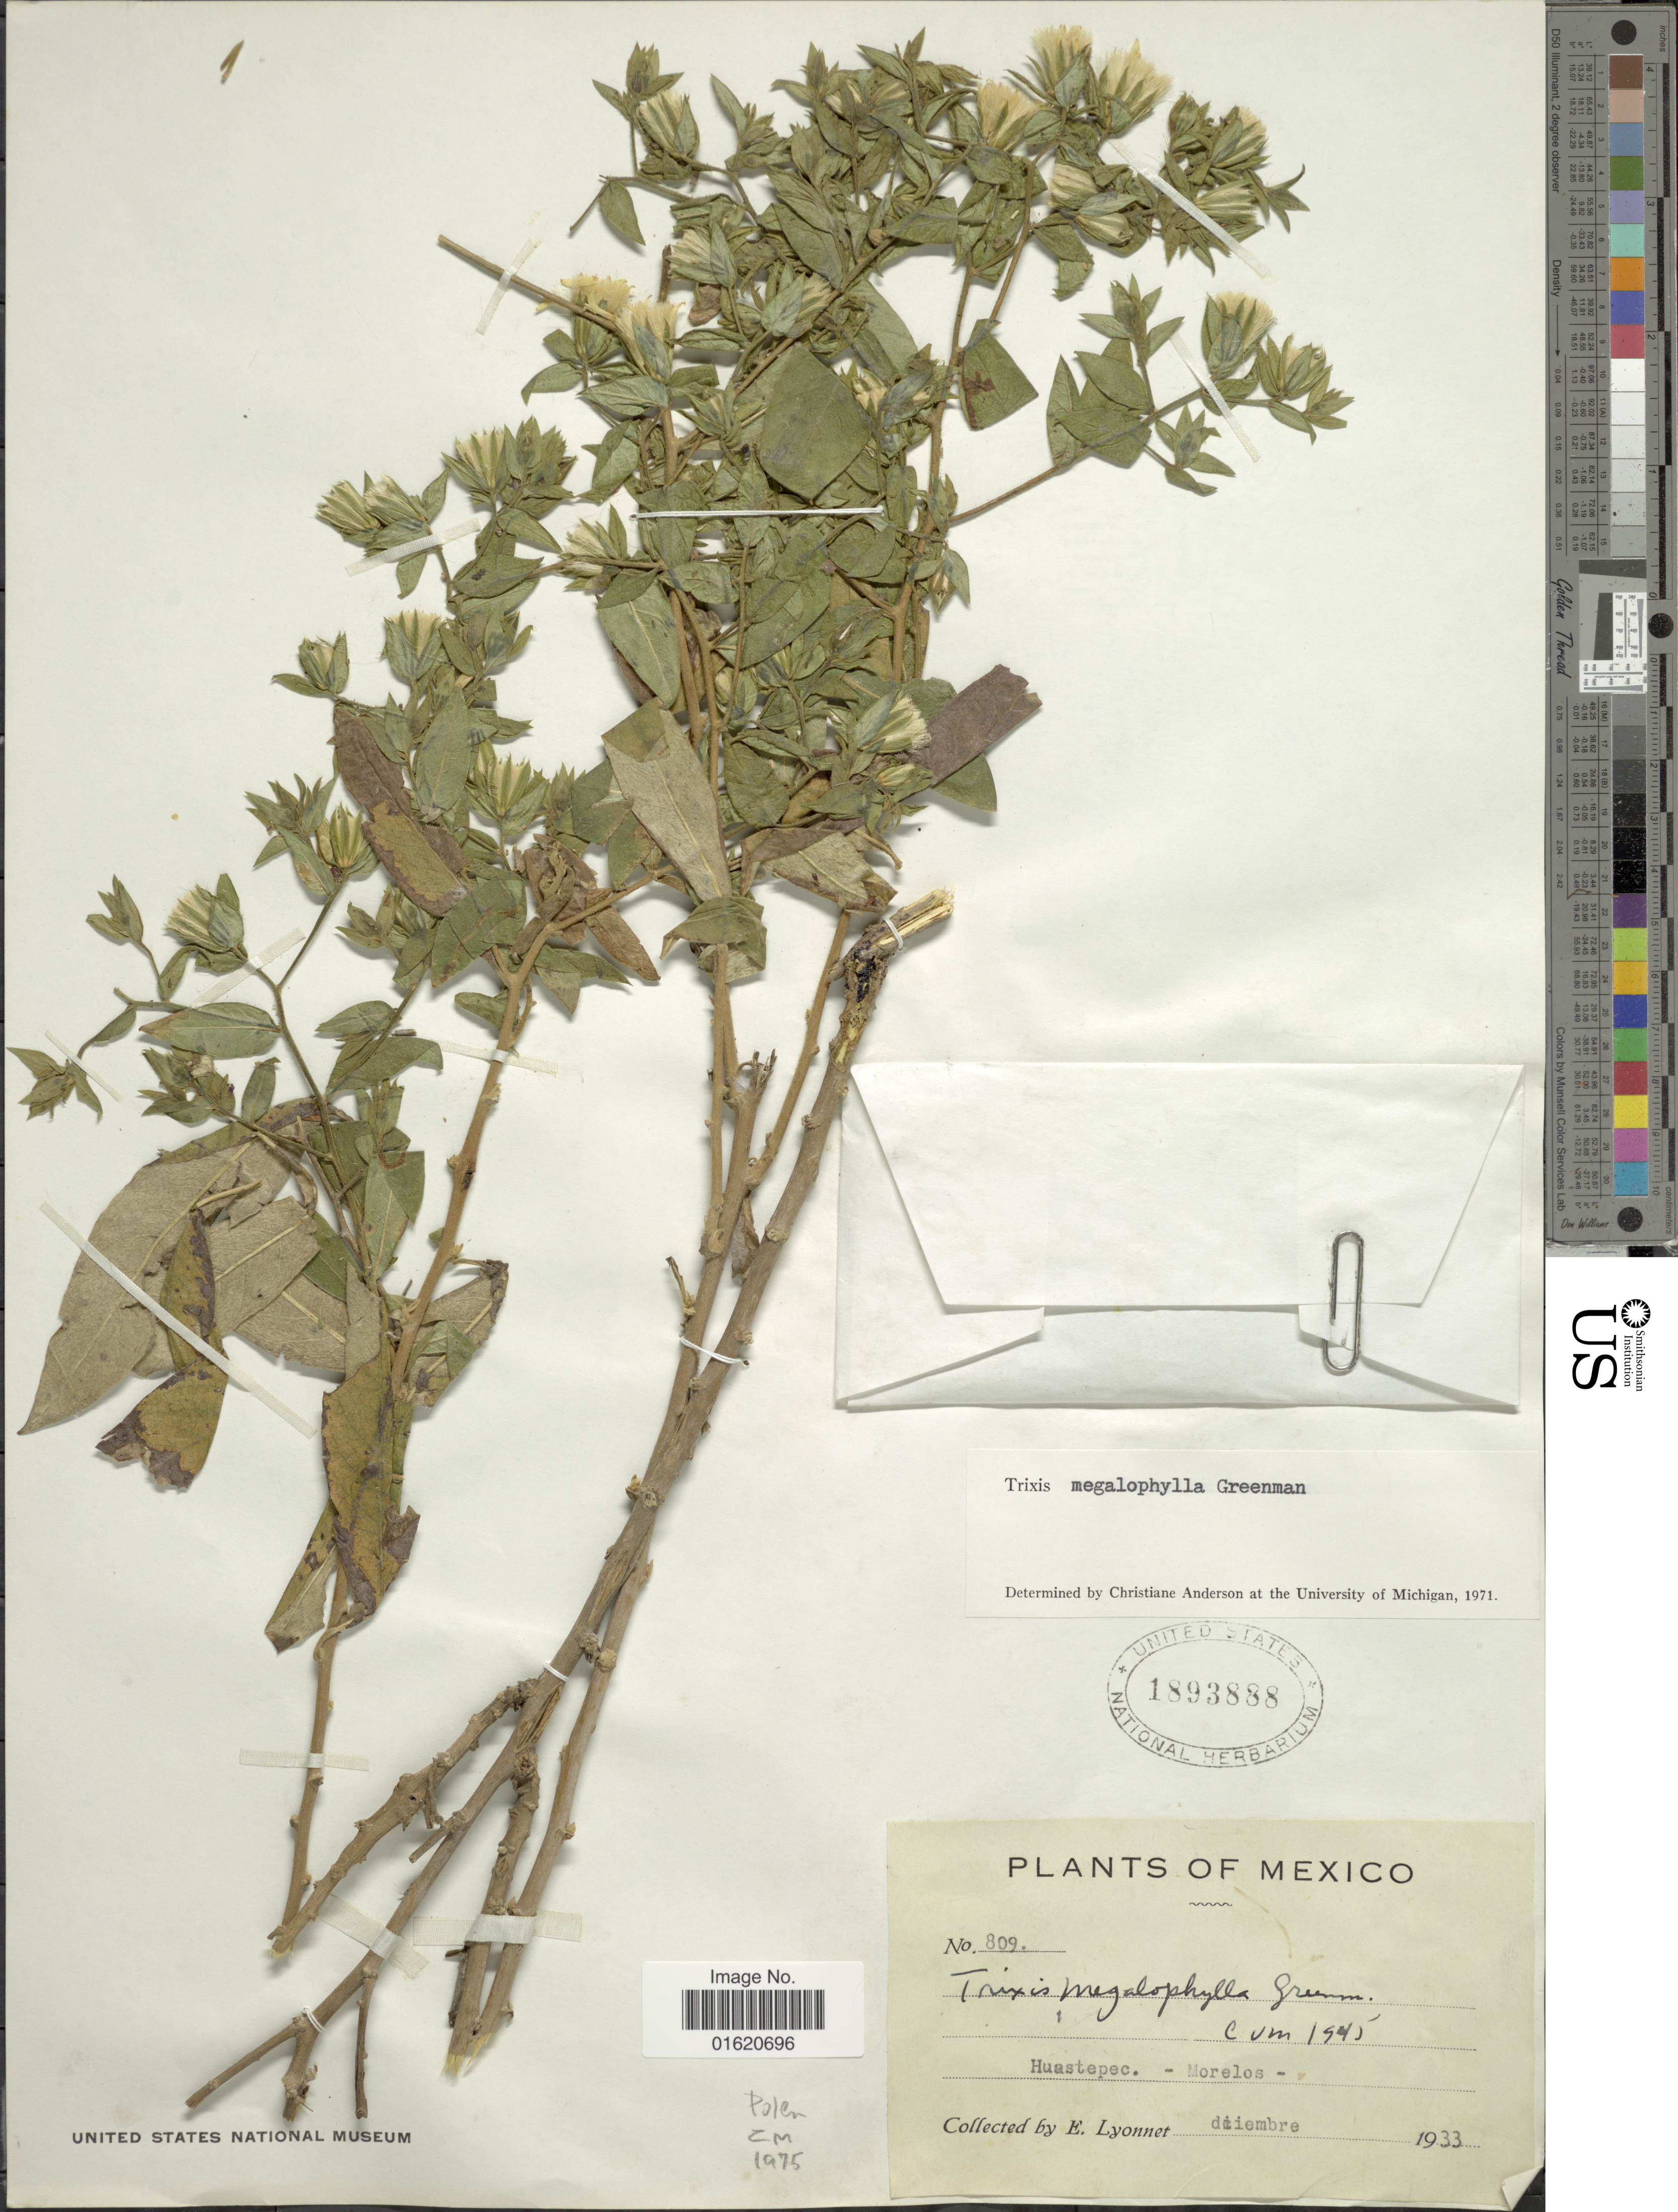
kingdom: Plantae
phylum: Tracheophyta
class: Magnoliopsida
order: Asterales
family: Asteraceae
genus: Trixis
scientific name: Trixis megalophylla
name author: Greenm.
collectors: E. Lyonnet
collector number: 809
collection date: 1933-12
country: Mexico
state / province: Morelos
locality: Huastepec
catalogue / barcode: US 1893888